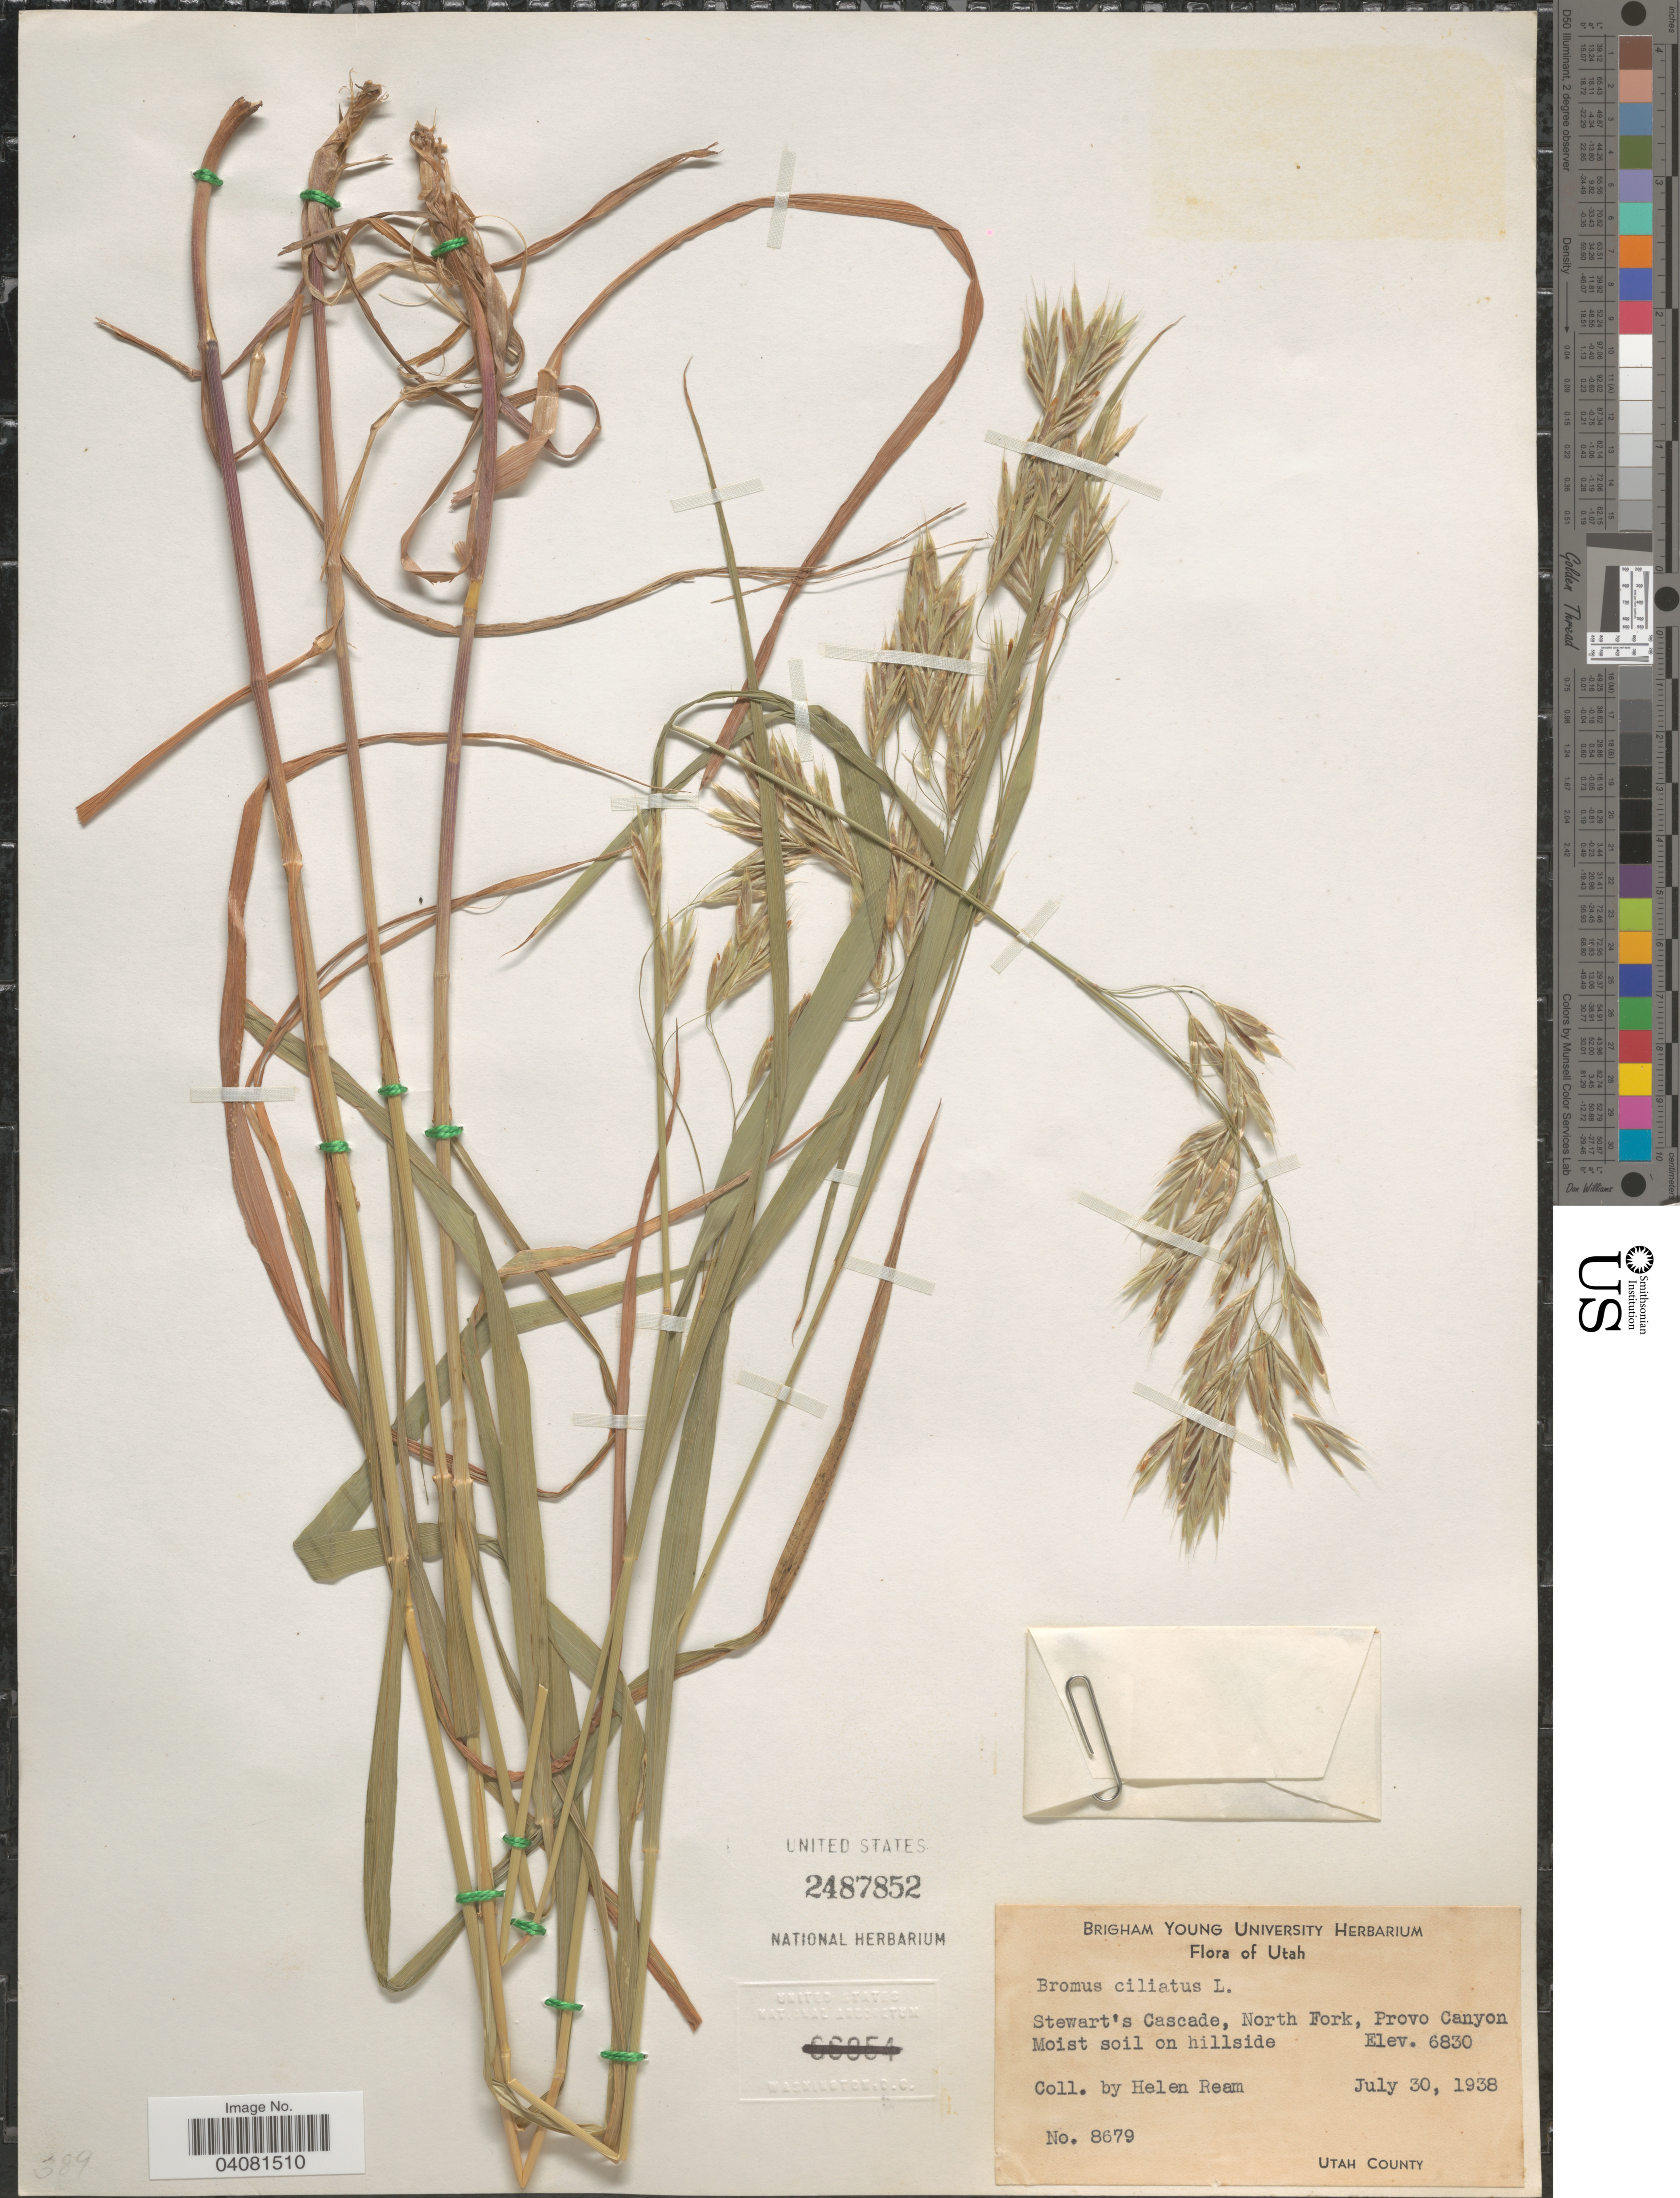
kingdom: Plantae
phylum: Tracheophyta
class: Liliopsida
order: Poales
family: Poaceae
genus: Bromus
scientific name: Bromus ciliatus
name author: L.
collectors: H. Ream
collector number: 8679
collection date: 1938-07-30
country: United States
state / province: Utah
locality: Stewart's Cascade. North Fork, Provo Canyon. Moist soil on hillside. Utah County.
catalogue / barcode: US 2487852